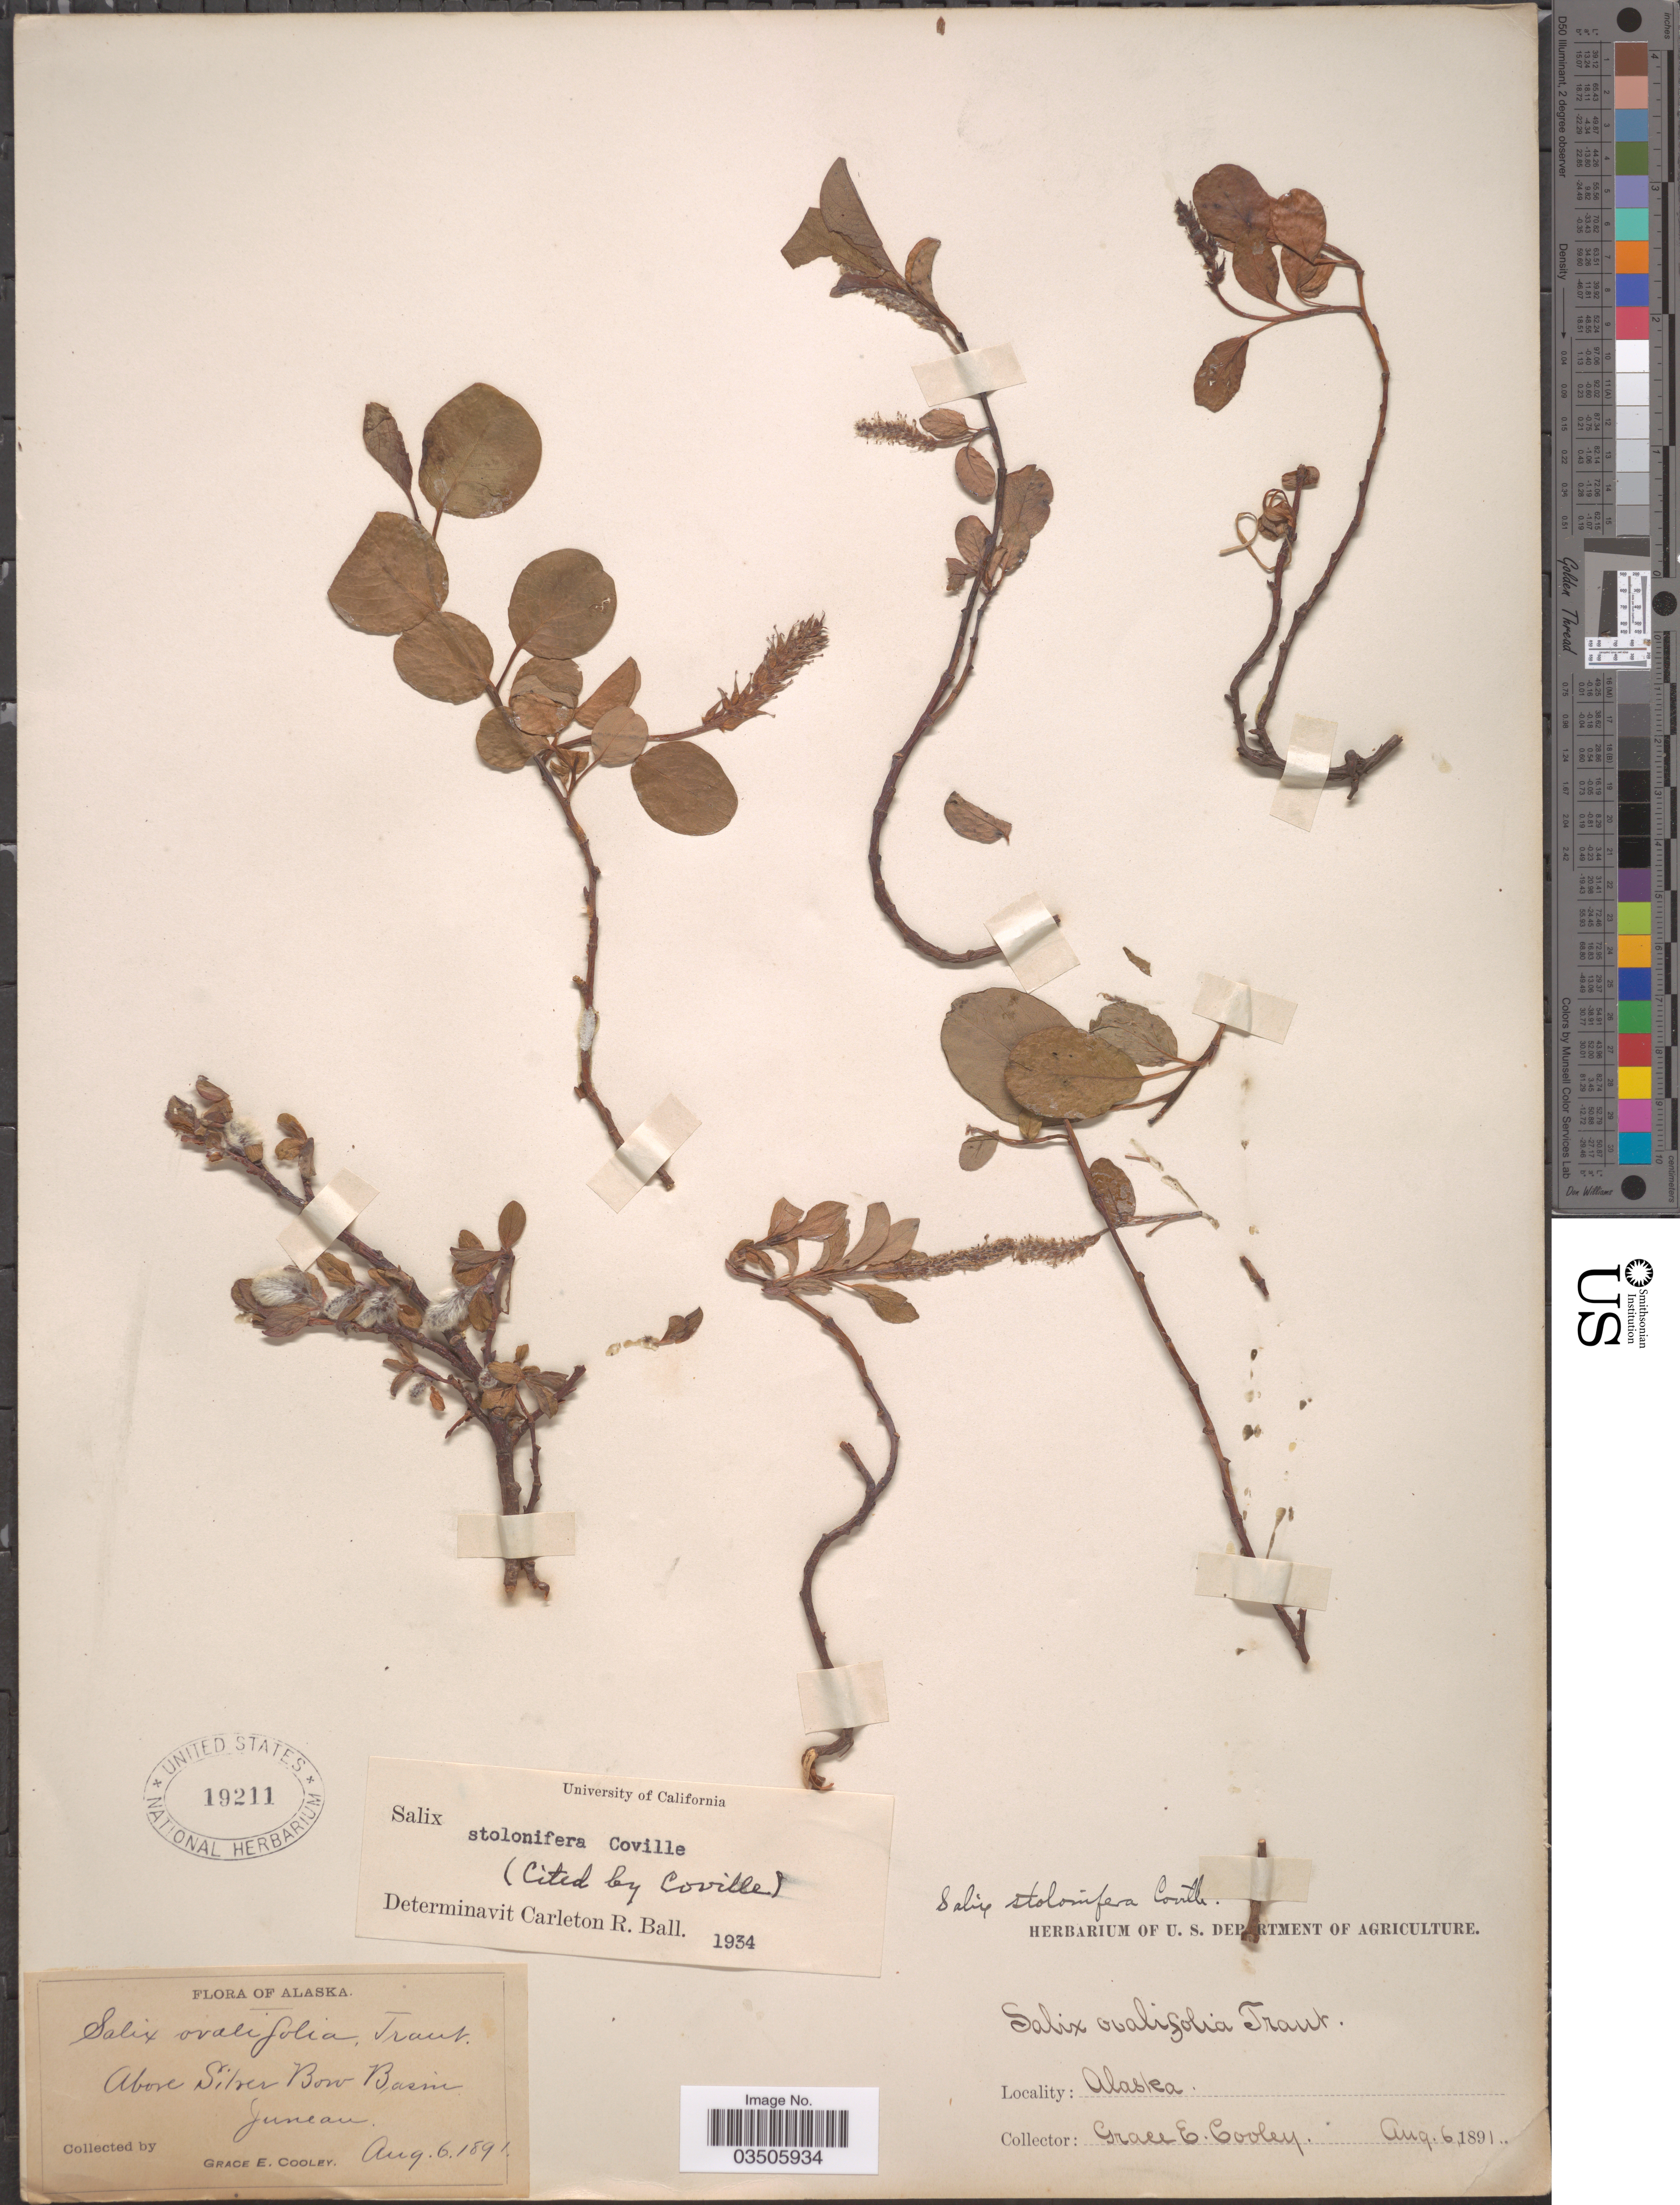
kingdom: Plantae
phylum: Tracheophyta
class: Magnoliopsida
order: Malpighiales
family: Salicaceae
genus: Salix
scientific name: Salix stolonifera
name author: Coville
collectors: G. E. Cooley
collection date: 1891-08-06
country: United States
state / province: Alaska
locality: Above Silver Bow Basin. Juneau.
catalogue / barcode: US 19211